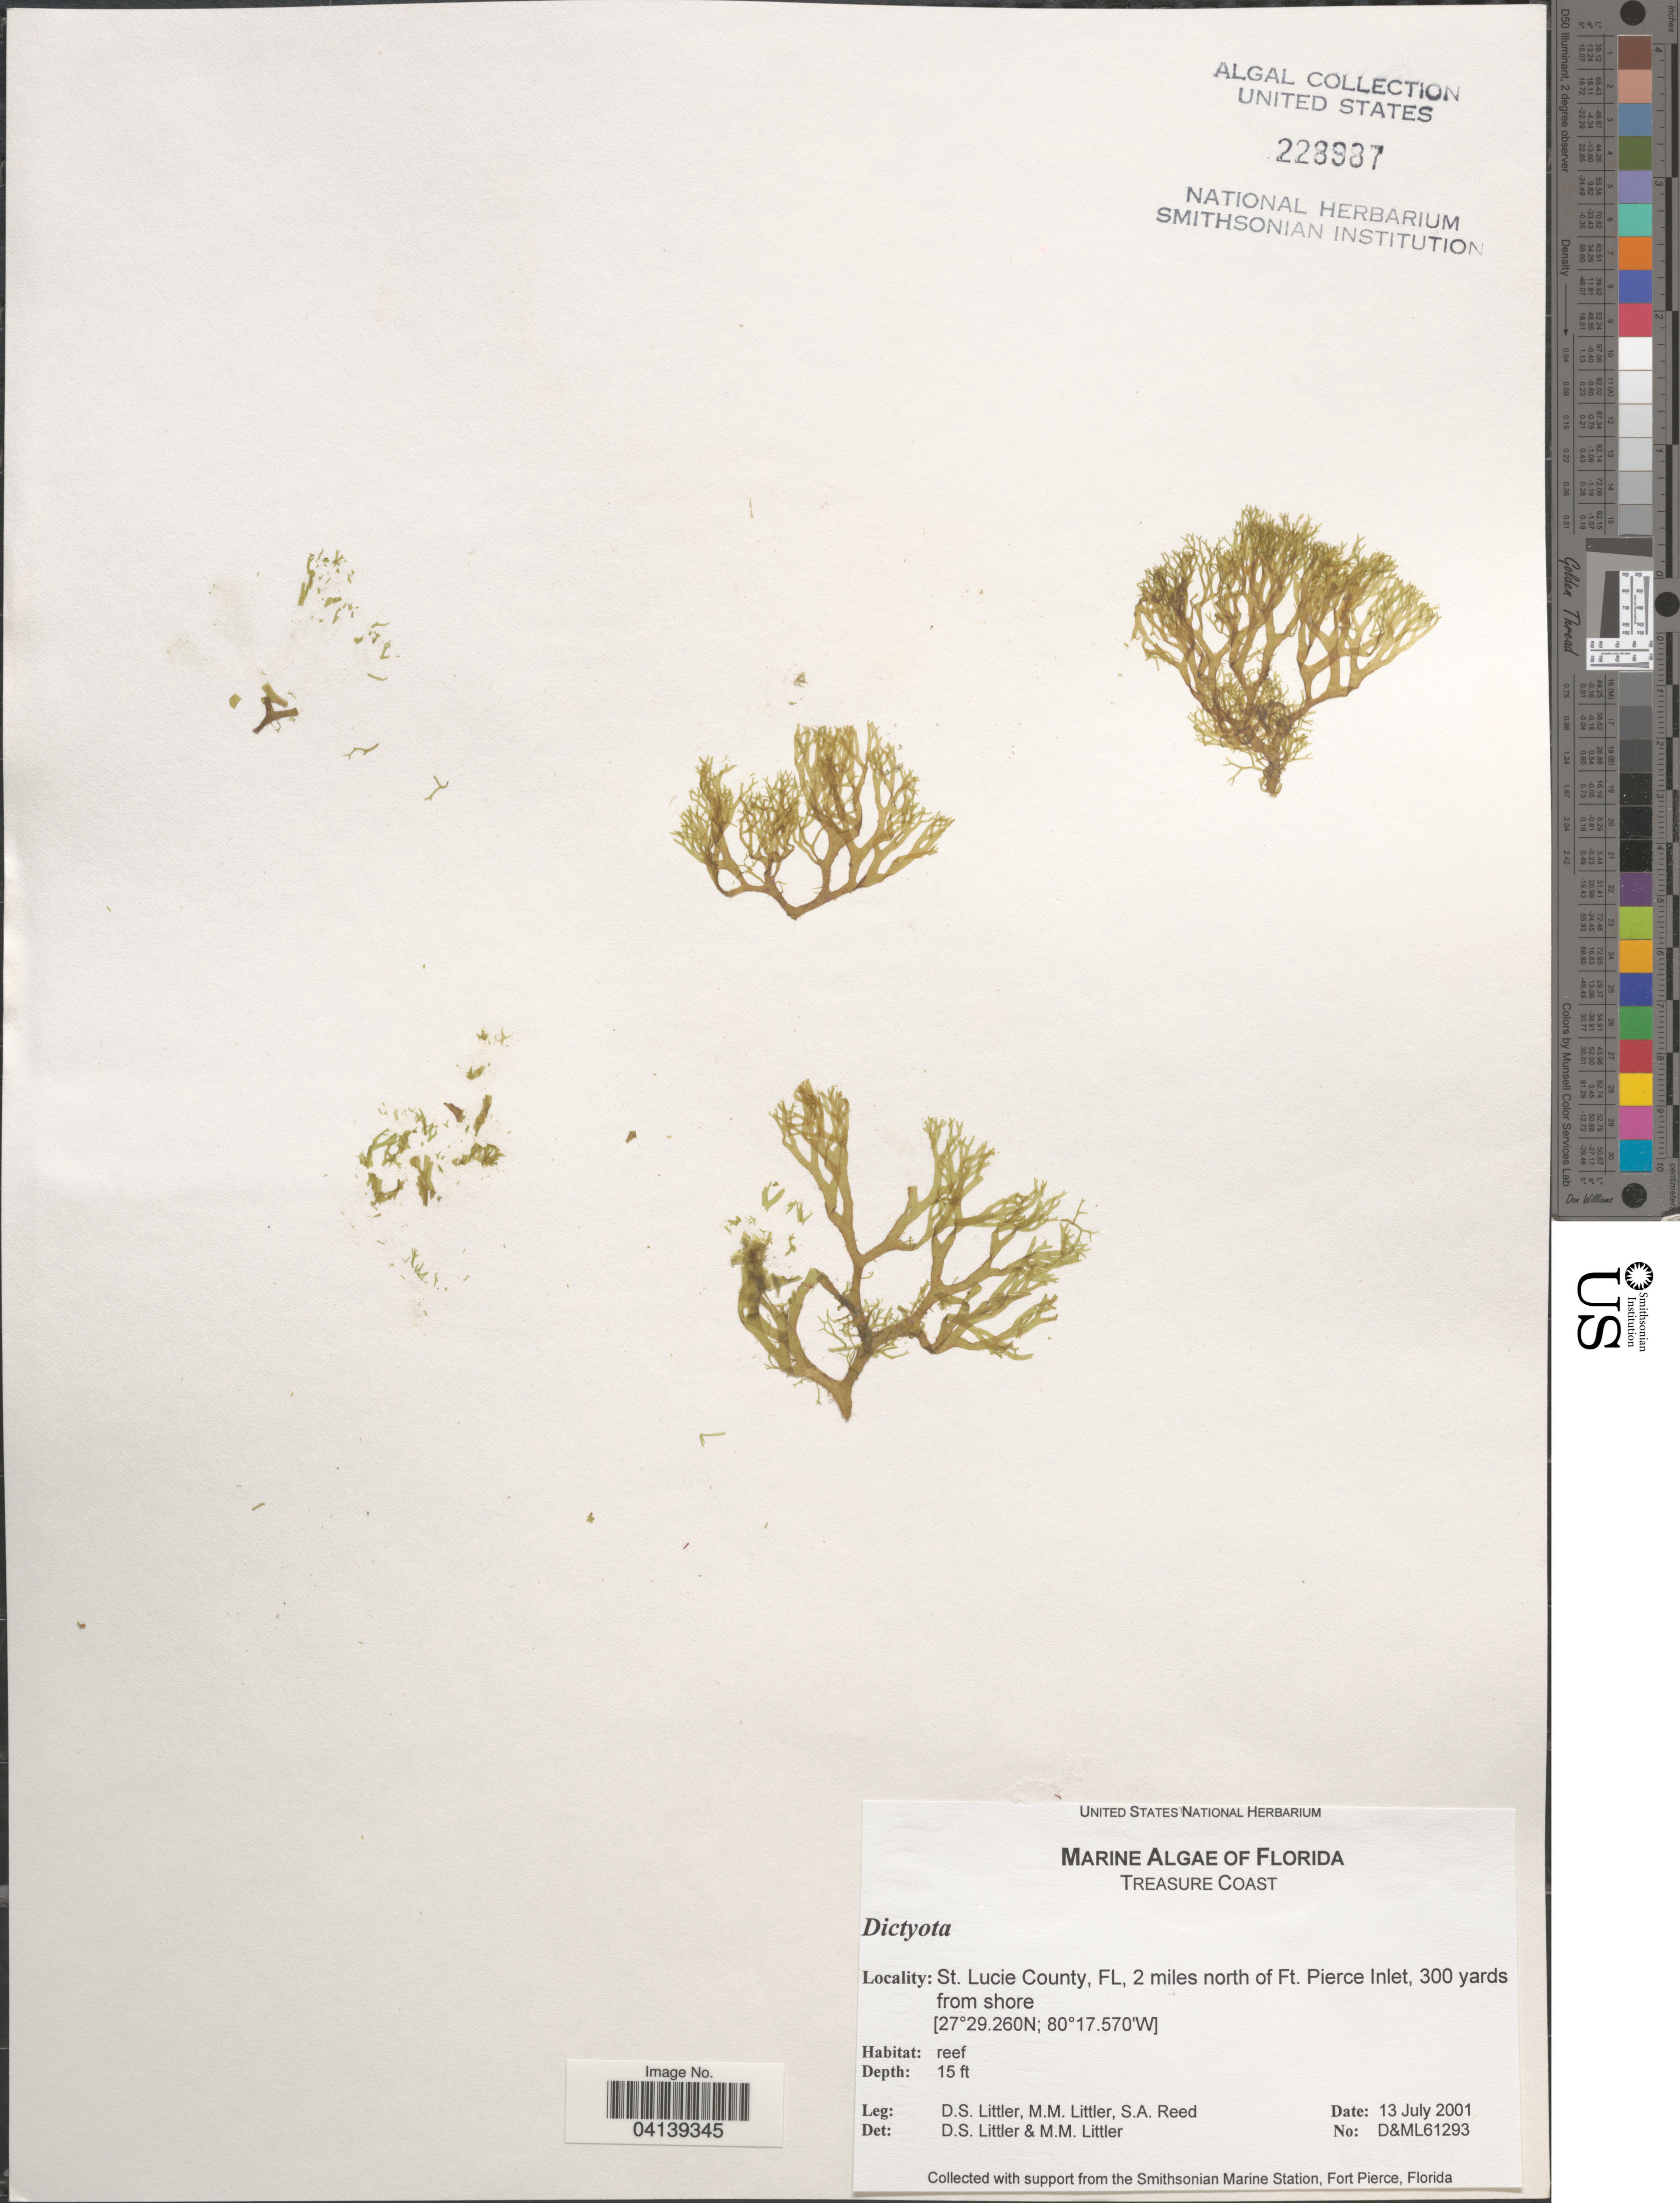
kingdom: Chromista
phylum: Ochrophyta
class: Phaeophyceae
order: Dictyotales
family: Dictyotaceae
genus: Dictyota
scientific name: Dictyota sp.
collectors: D. S. Littler & S. Reed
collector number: D&ML61293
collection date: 2001-07-13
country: United States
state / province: Florida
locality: Treasure Coast. St. Lucie County, 2 miles north of Ft. Pierce Inlet, 300 yards from shore.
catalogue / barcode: US 228987